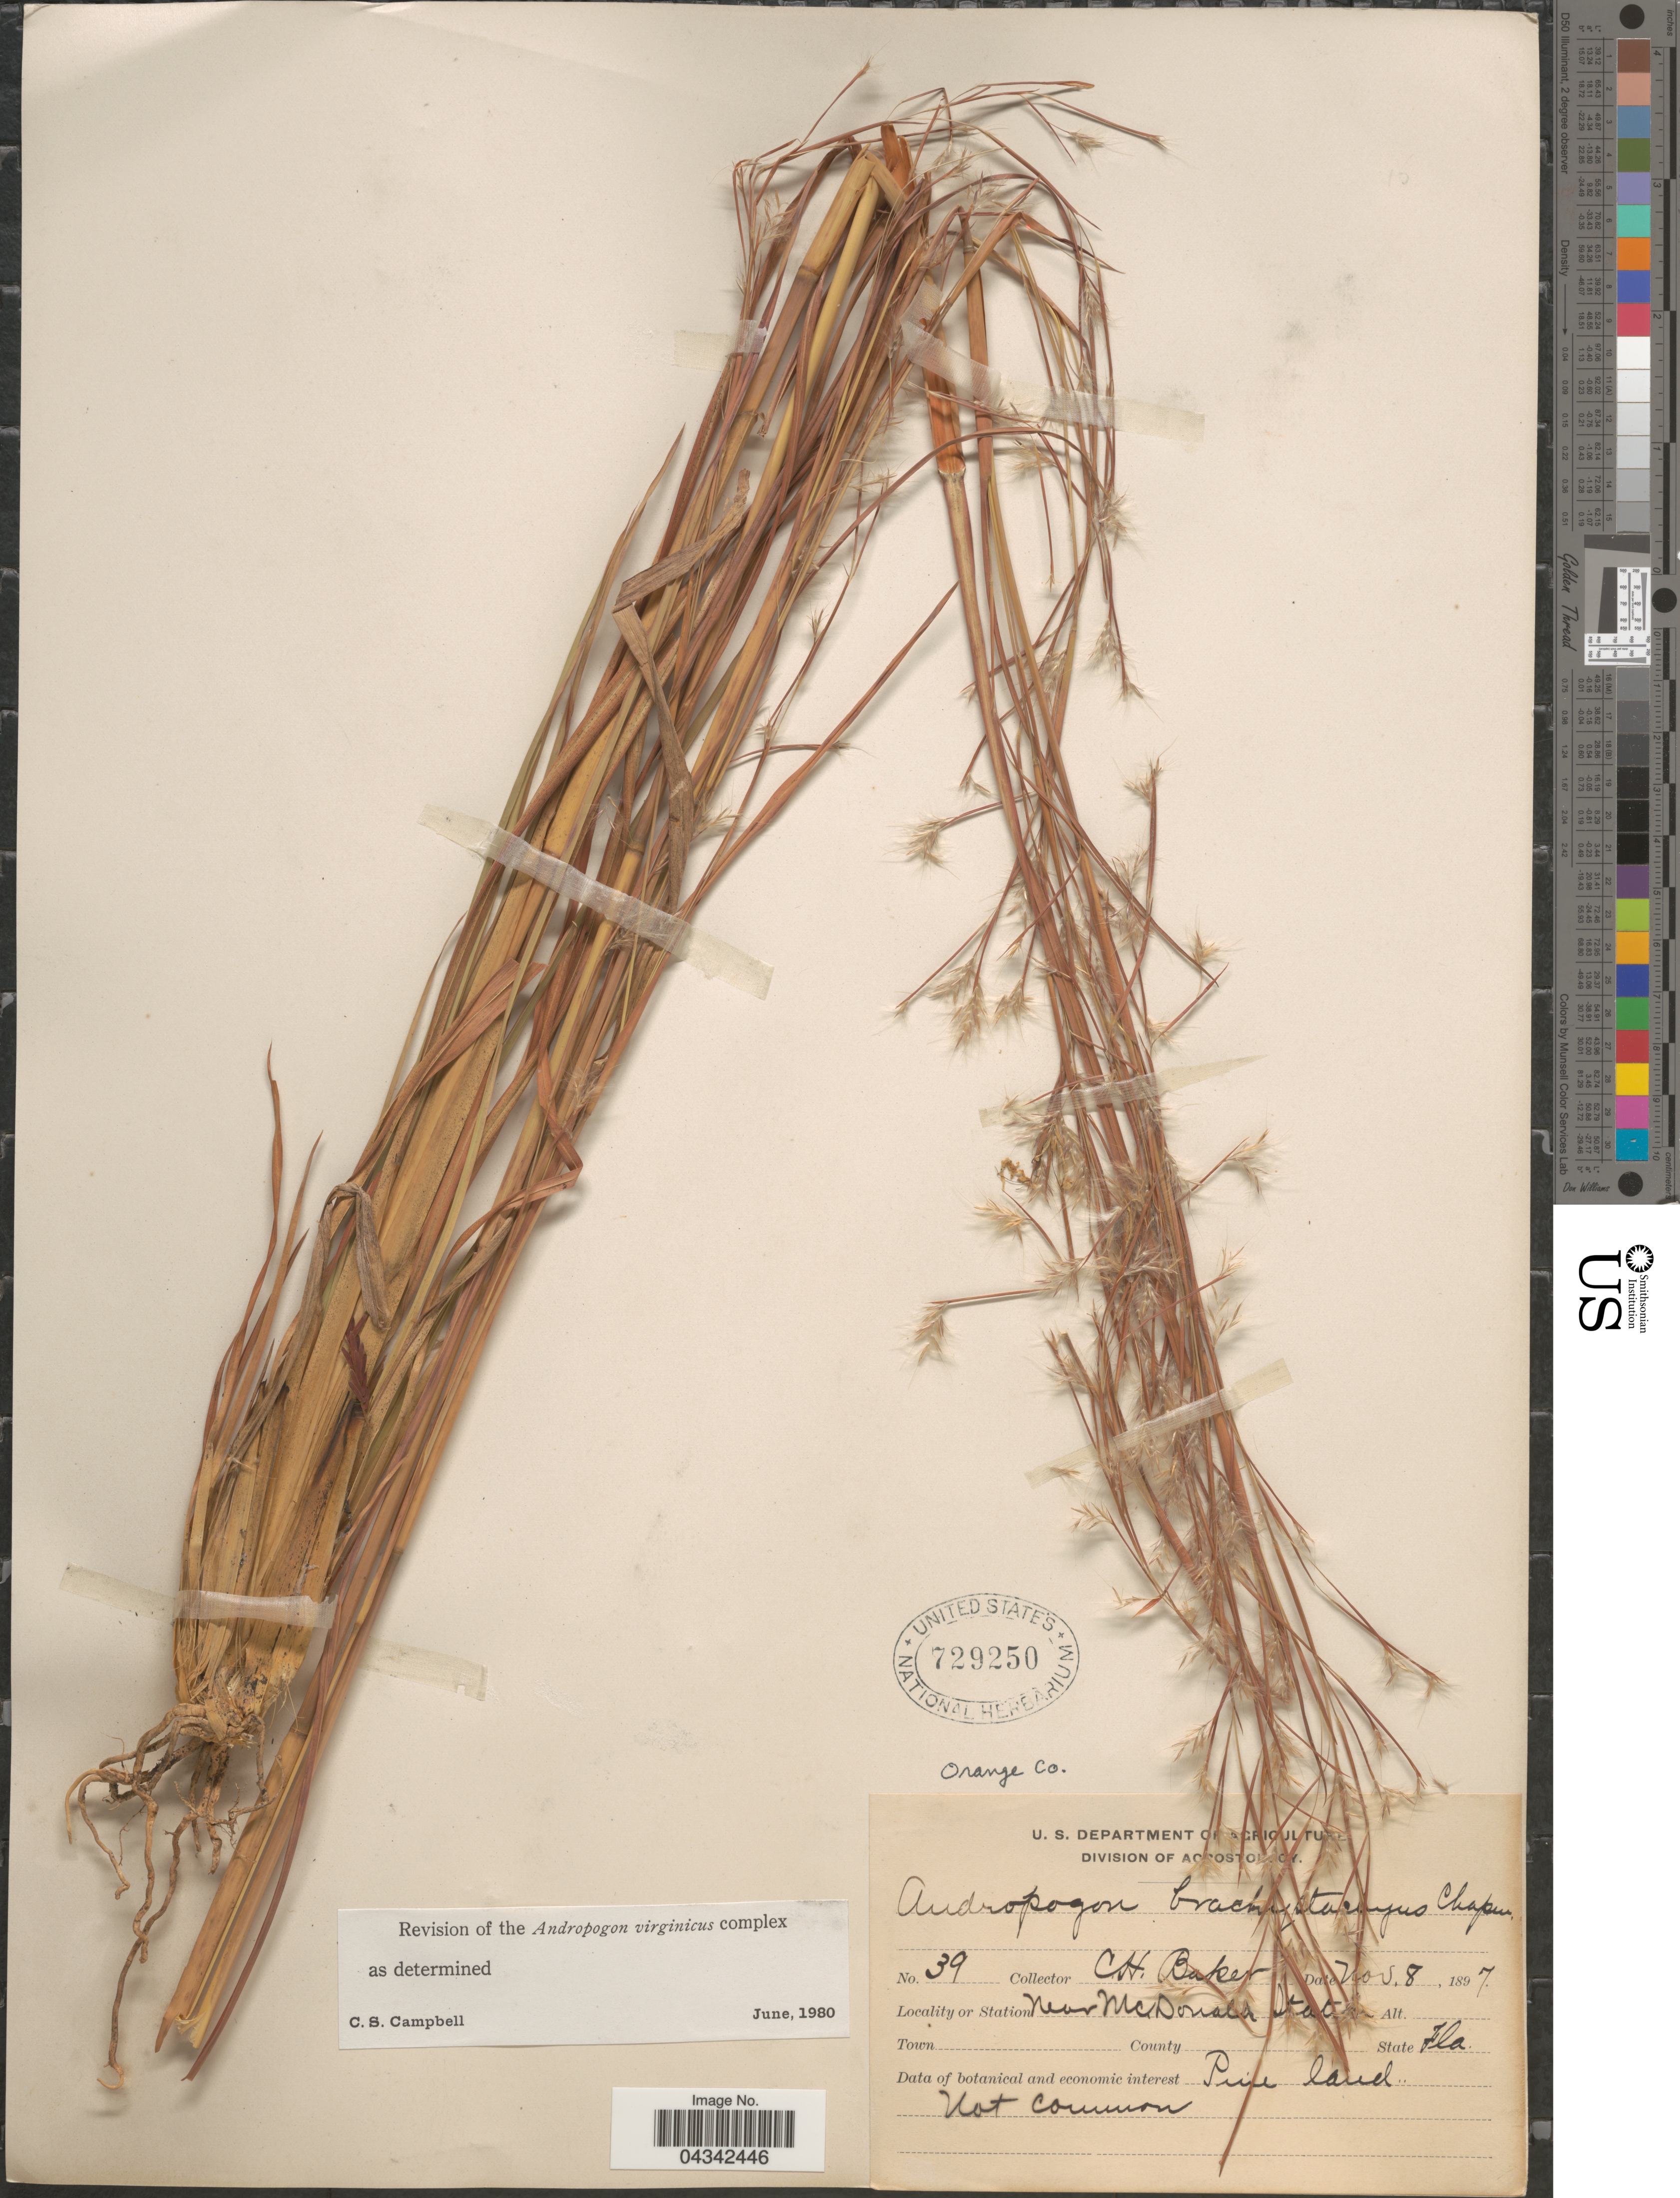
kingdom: Plantae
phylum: Tracheophyta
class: Liliopsida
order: Poales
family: Poaceae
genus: Andropogon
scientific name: Andropogon brachystachyus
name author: Chapm.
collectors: C. H. Baker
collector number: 39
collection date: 1897-11-08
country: United States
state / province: Florida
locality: Station Near McDonald Station. Orange Co.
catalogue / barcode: US 729250